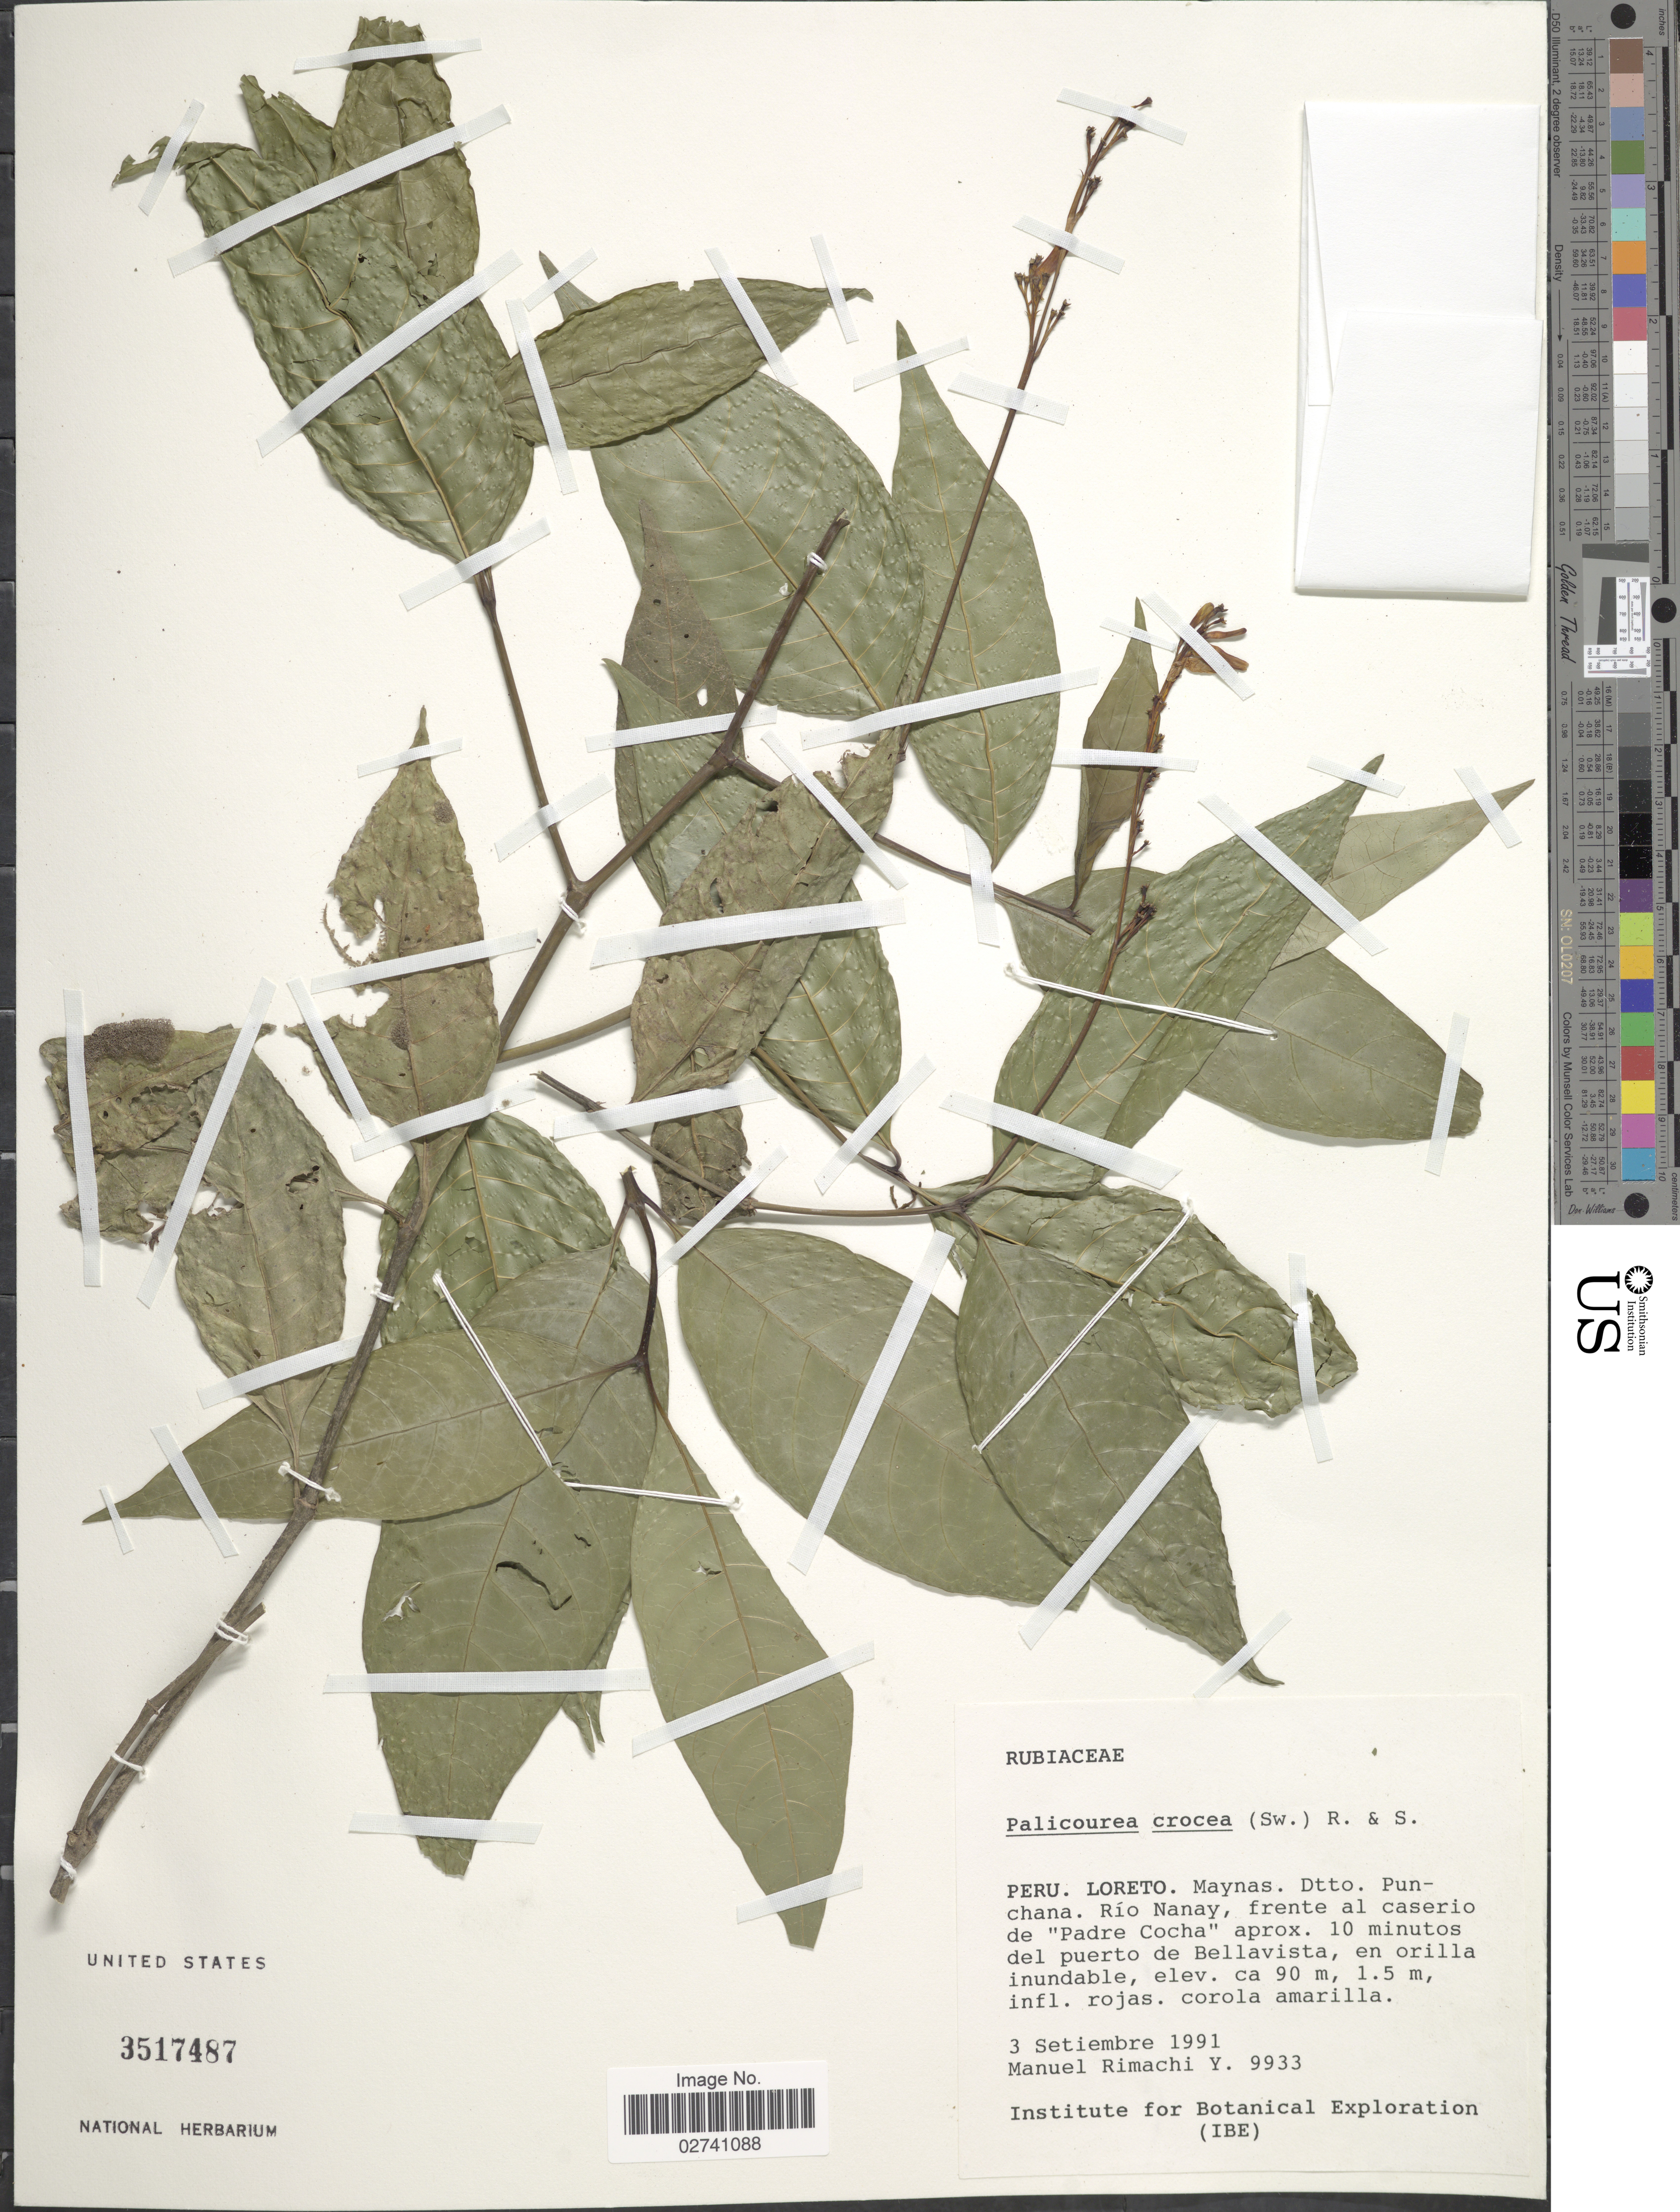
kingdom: Plantae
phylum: Tracheophyta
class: Magnoliopsida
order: Gentianales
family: Rubiaceae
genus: Palicourea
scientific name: Palicourea crocea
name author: (Sw.) Schult.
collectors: M. Rimachi Y.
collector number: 9933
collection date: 1991-09-03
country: Peru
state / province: Loreto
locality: Maynas. Dtto. Punchana. Río Nanay, frente al caserio de "Padre Cocha" aprox. 10 minutos del puerto de Bellavista, en orilla inundable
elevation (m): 90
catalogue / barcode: US 3517487